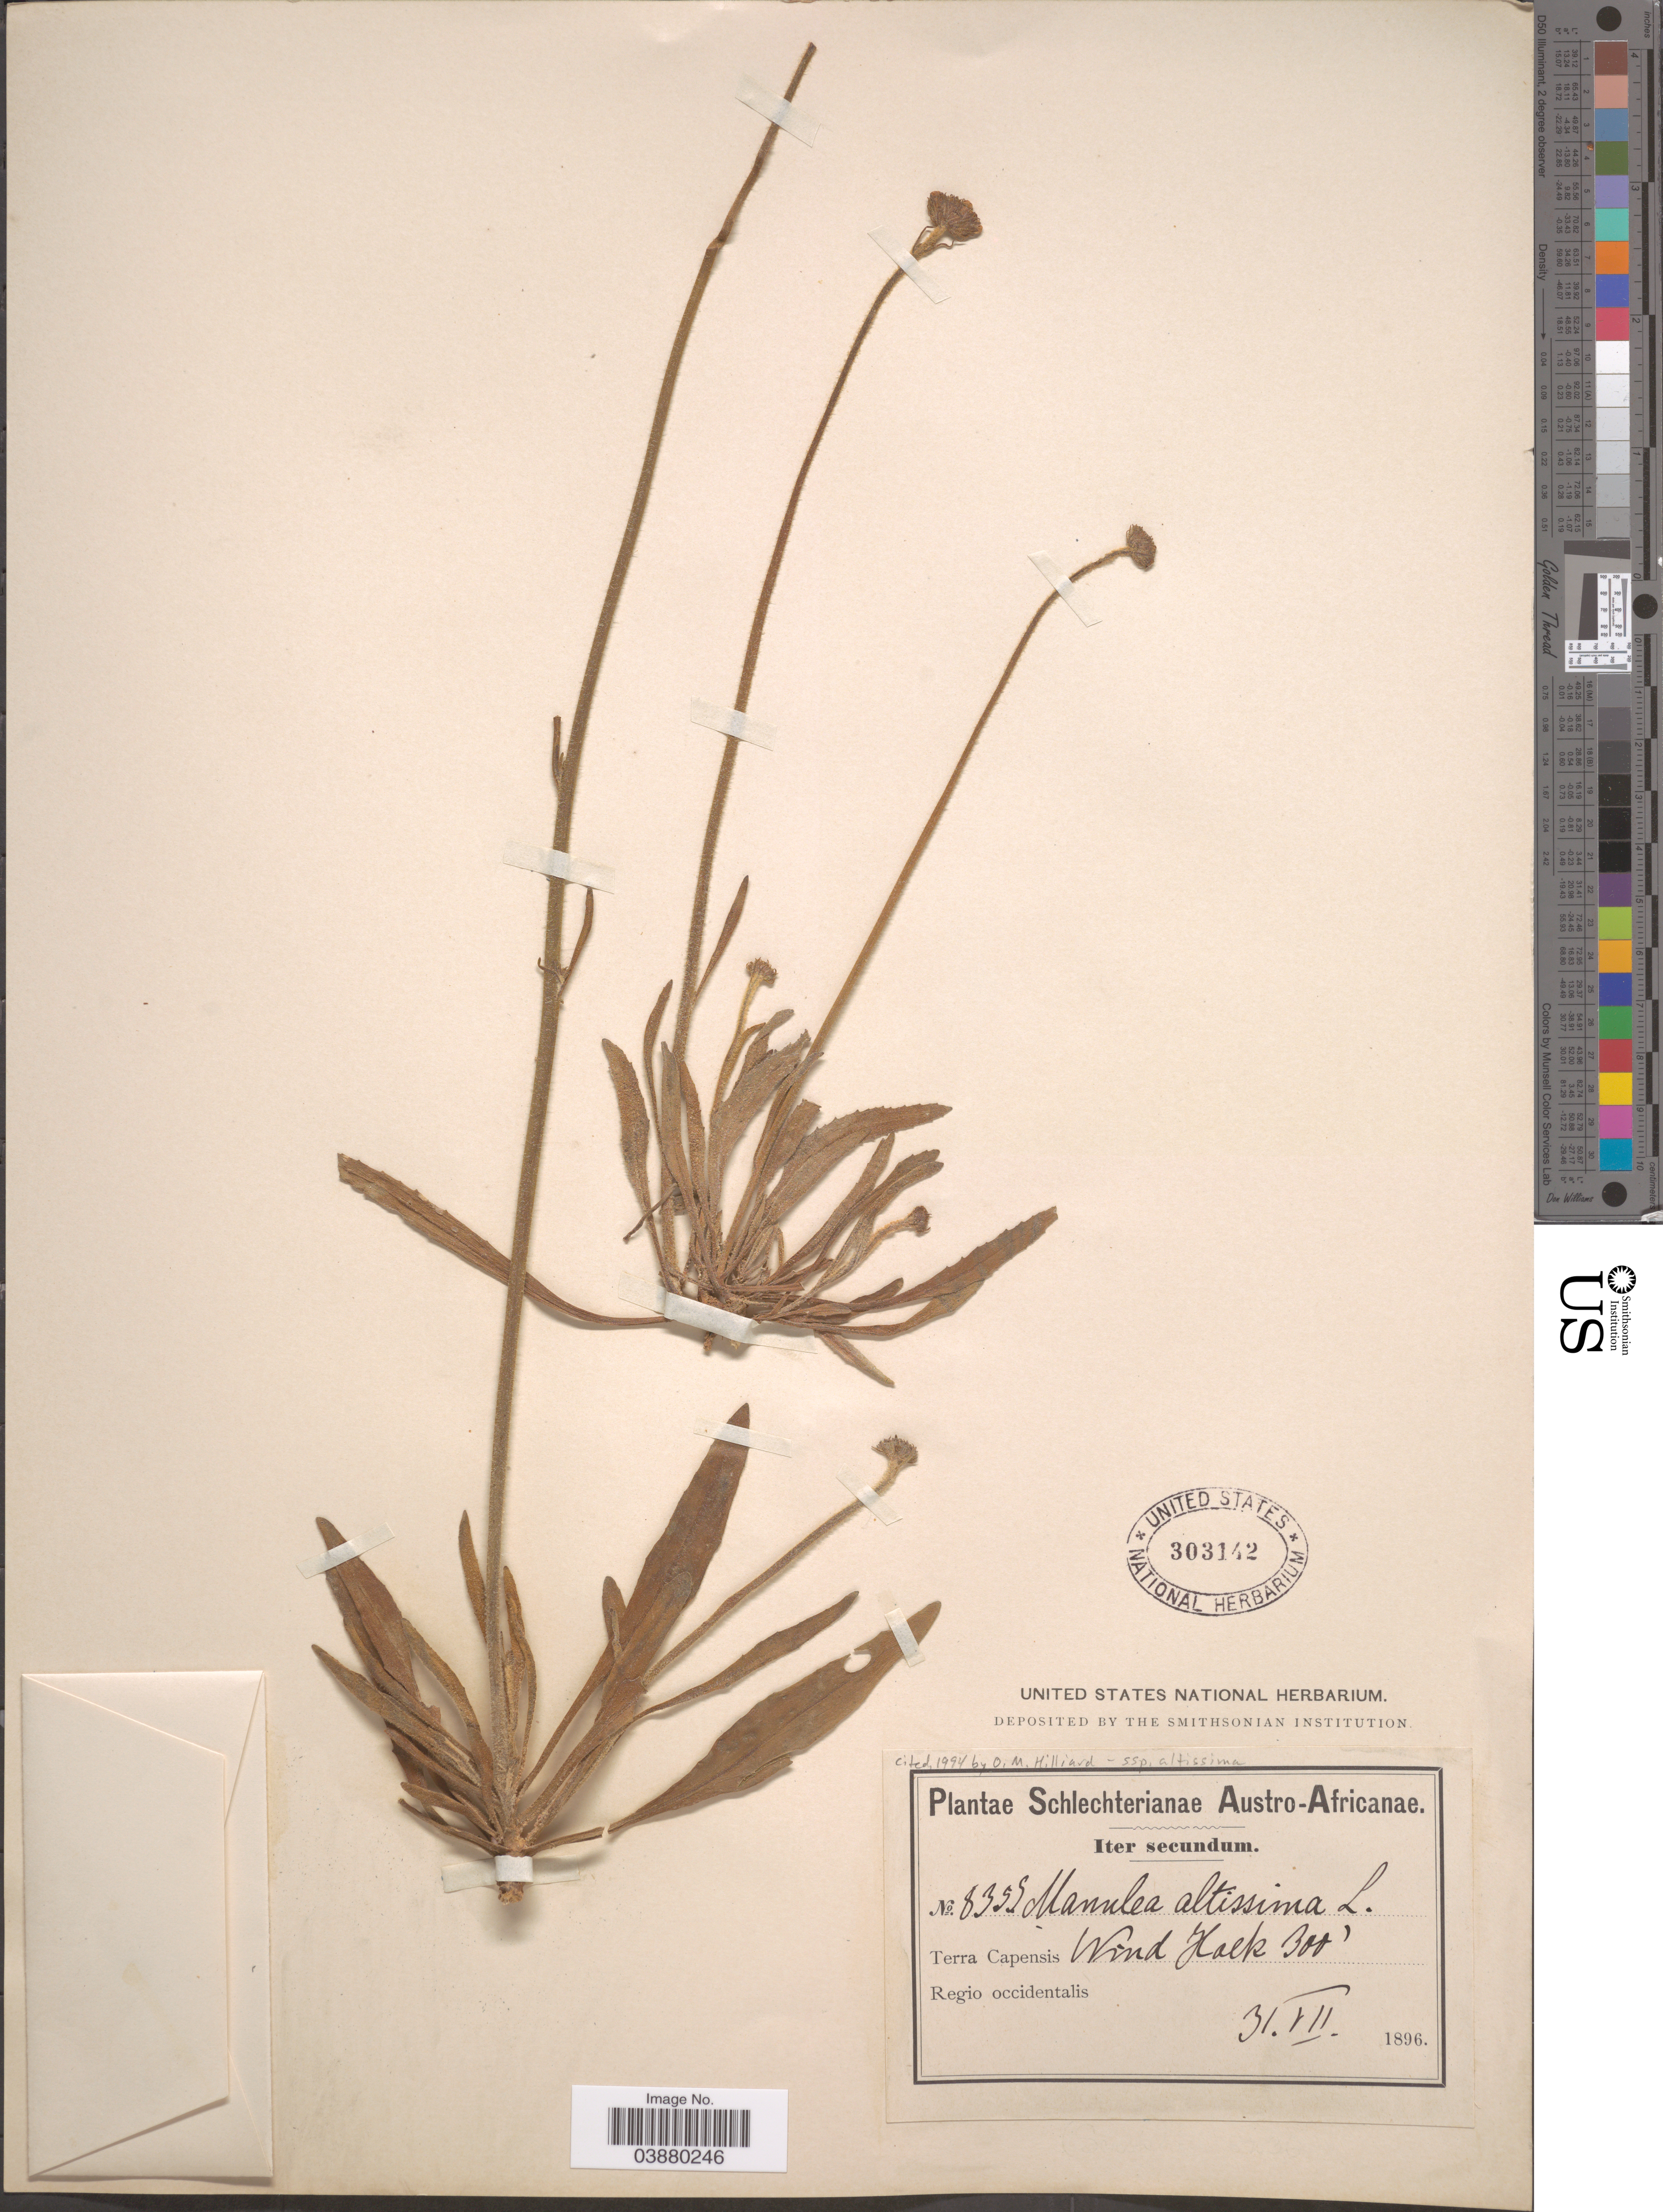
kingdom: Plantae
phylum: Tracheophyta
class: Magnoliopsida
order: Lamiales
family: Scrophulariaceae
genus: Manulea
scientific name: Manulea altissima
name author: L. f.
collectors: Schlechter, --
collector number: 8355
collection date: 1896-07-31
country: South Africa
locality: Austro-Africanae. Terra Capensis Wind Hoek. Regio occidentalis.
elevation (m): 91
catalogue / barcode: US 303142